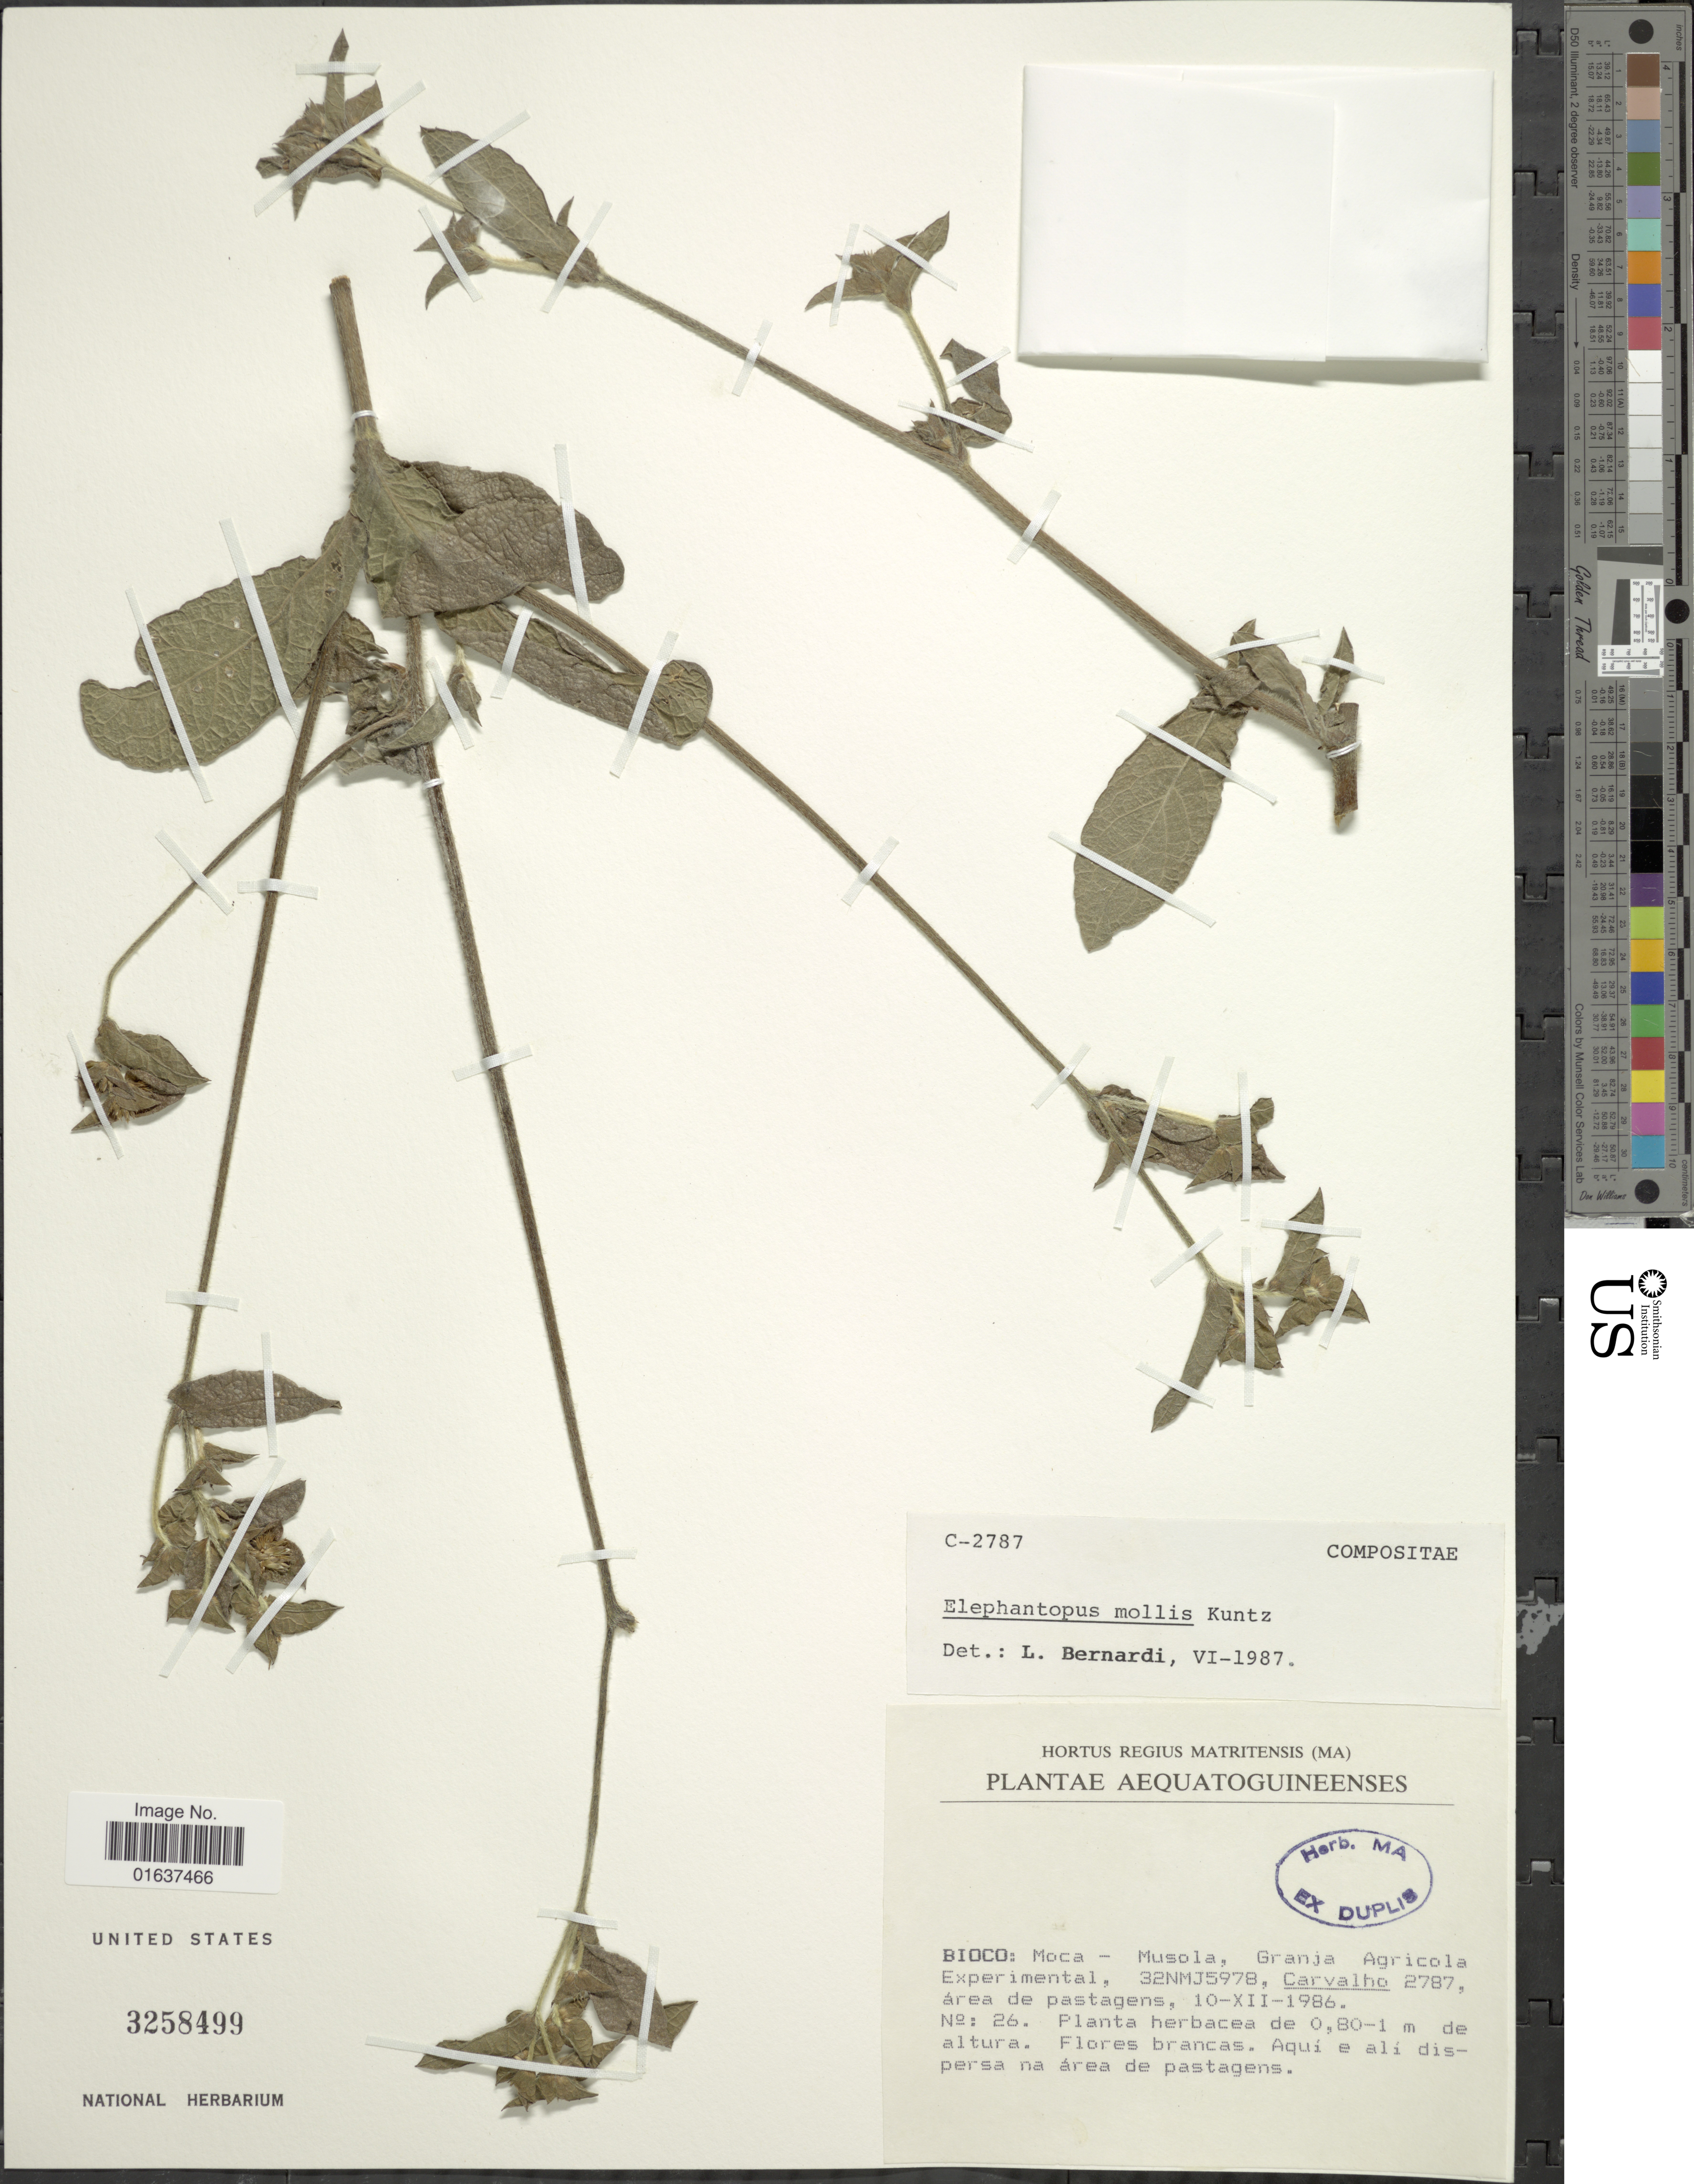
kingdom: Plantae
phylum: Tracheophyta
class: Magnoliopsida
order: Asterales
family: Asteraceae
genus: Elephantopus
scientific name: Elephantopus mollis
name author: Kunth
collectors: Carvalho, --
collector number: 2787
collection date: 1986-12-10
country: Equatorial Guinea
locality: Bioco: Moca - Musola, Gramja Agricola Ecxperimental, 32NMJ5978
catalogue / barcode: US 3258499